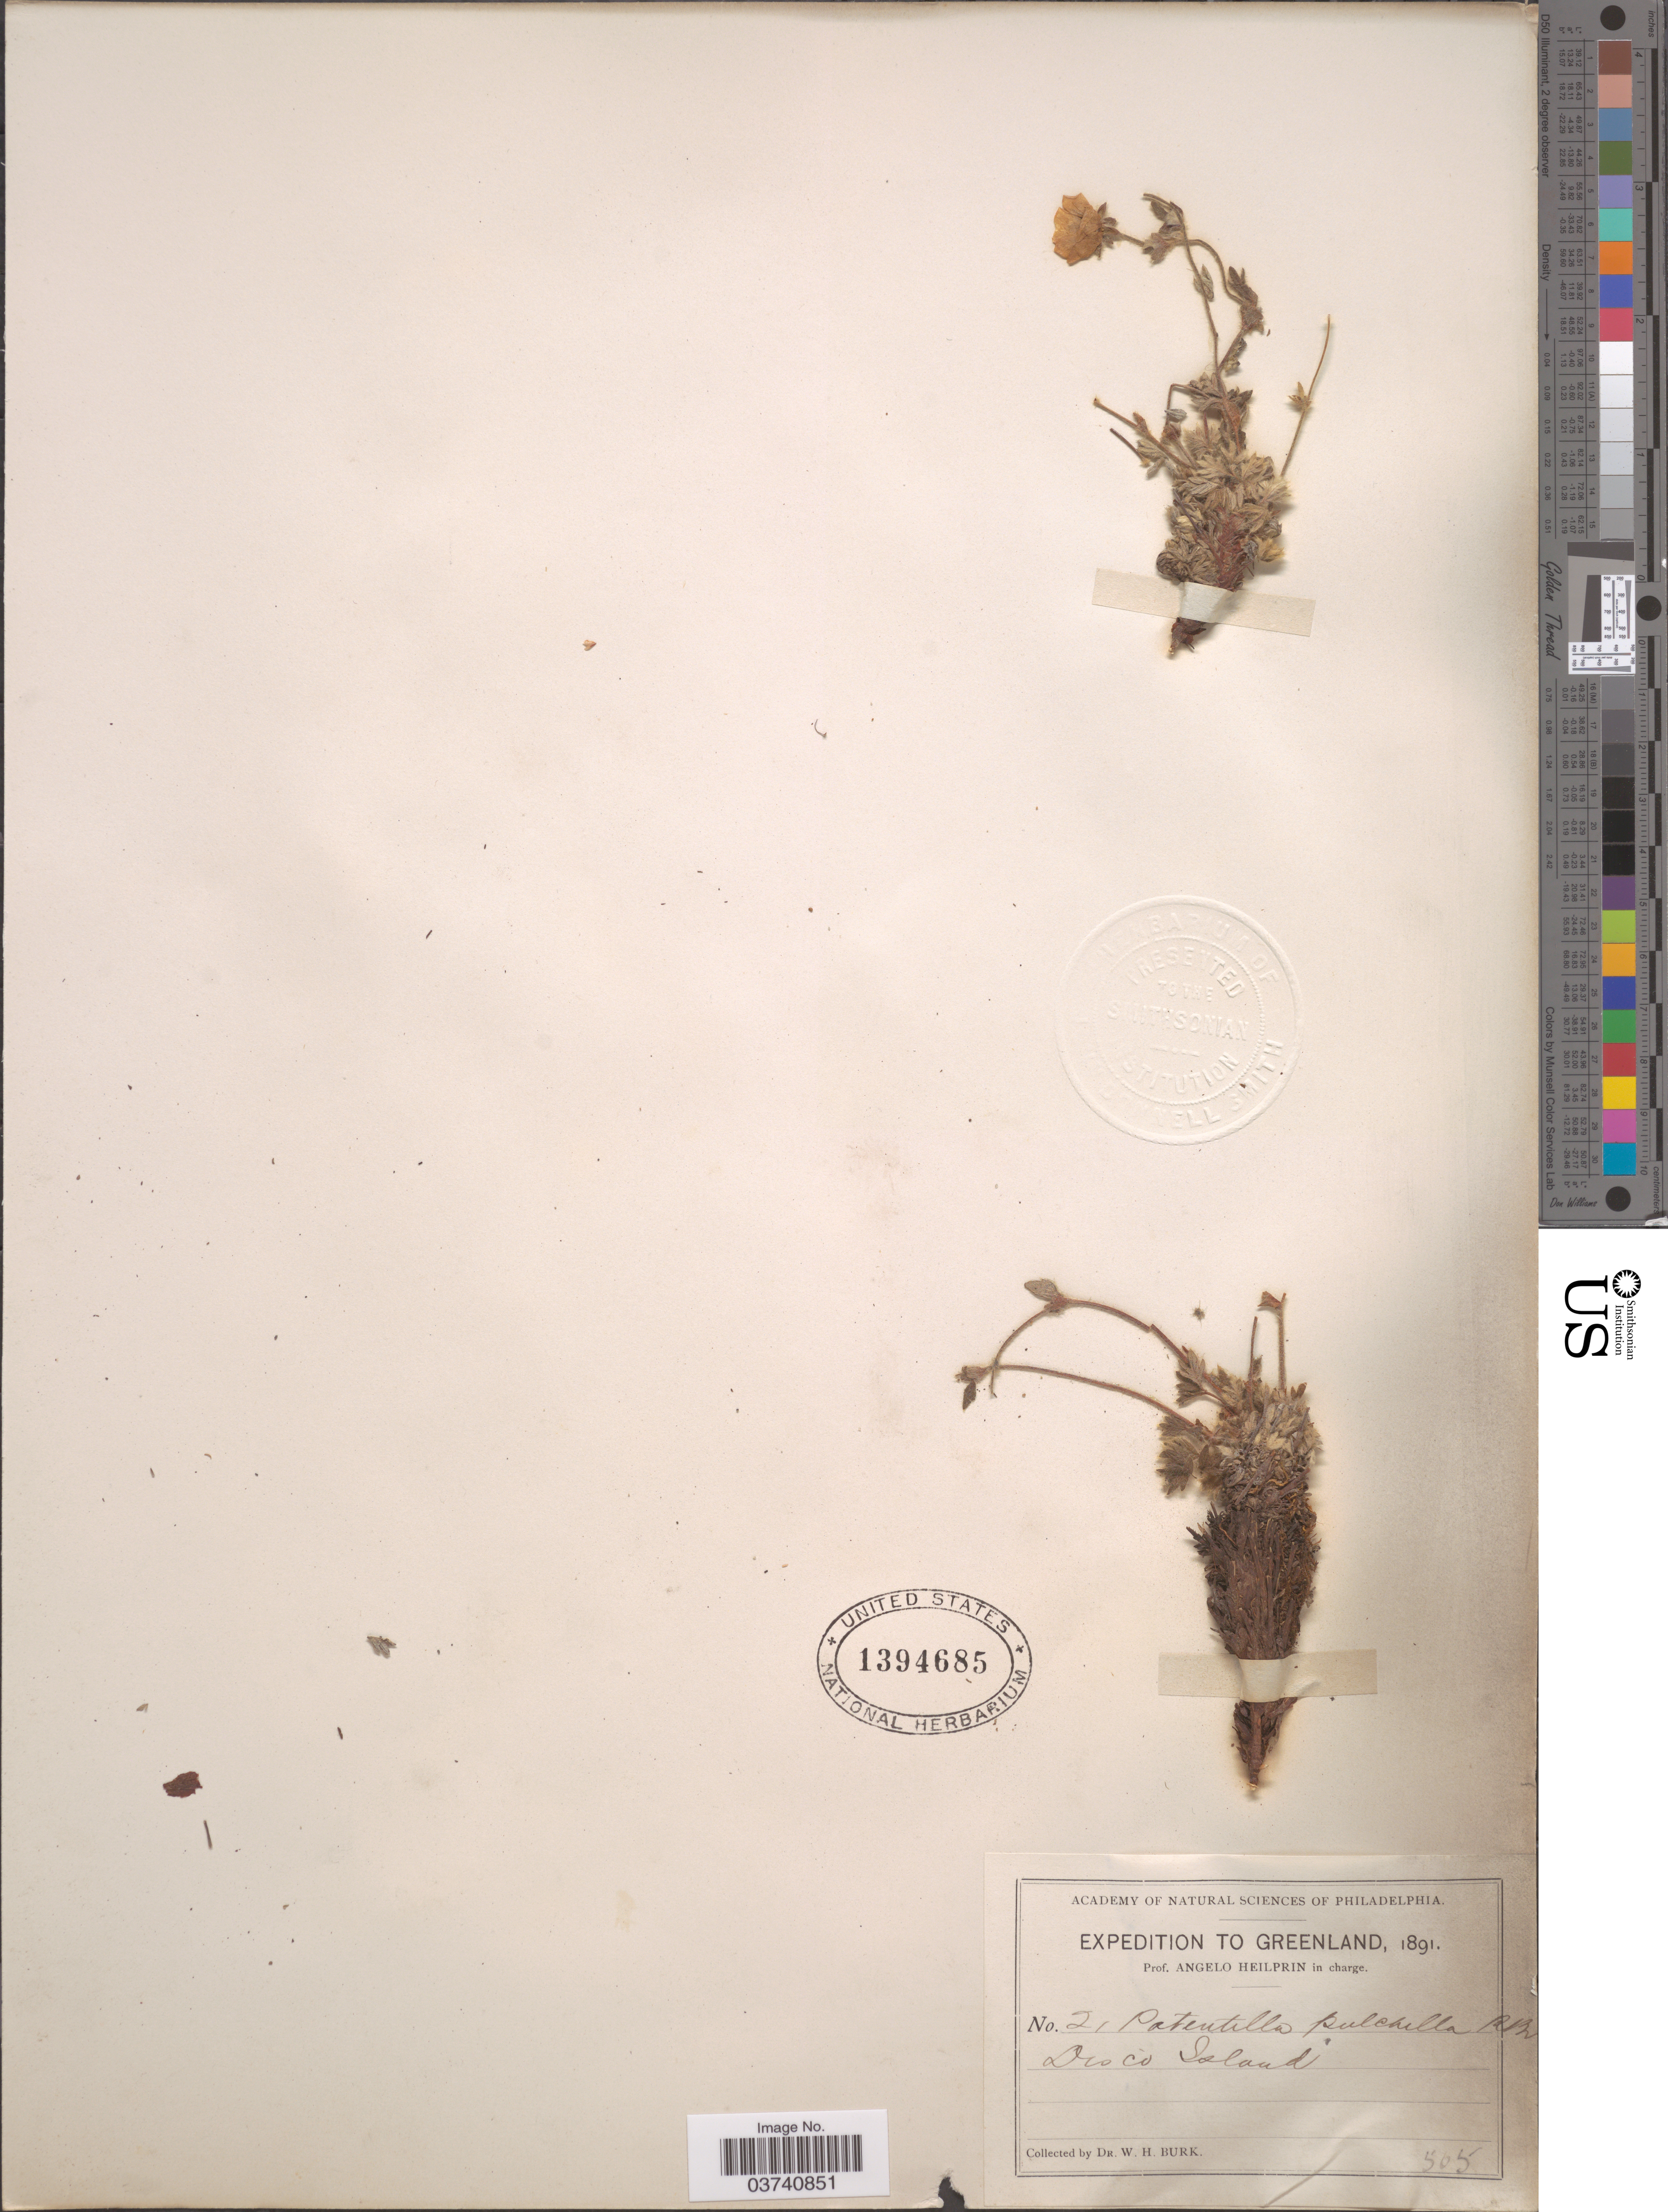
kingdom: Plantae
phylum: Tracheophyta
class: Magnoliopsida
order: Rosales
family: Rosaceae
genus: Potentilla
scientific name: Potentilla pulchella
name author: R. Br.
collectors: W. Burk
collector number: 21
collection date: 1891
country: Greenland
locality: Disco Island.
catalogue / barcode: US 1394685